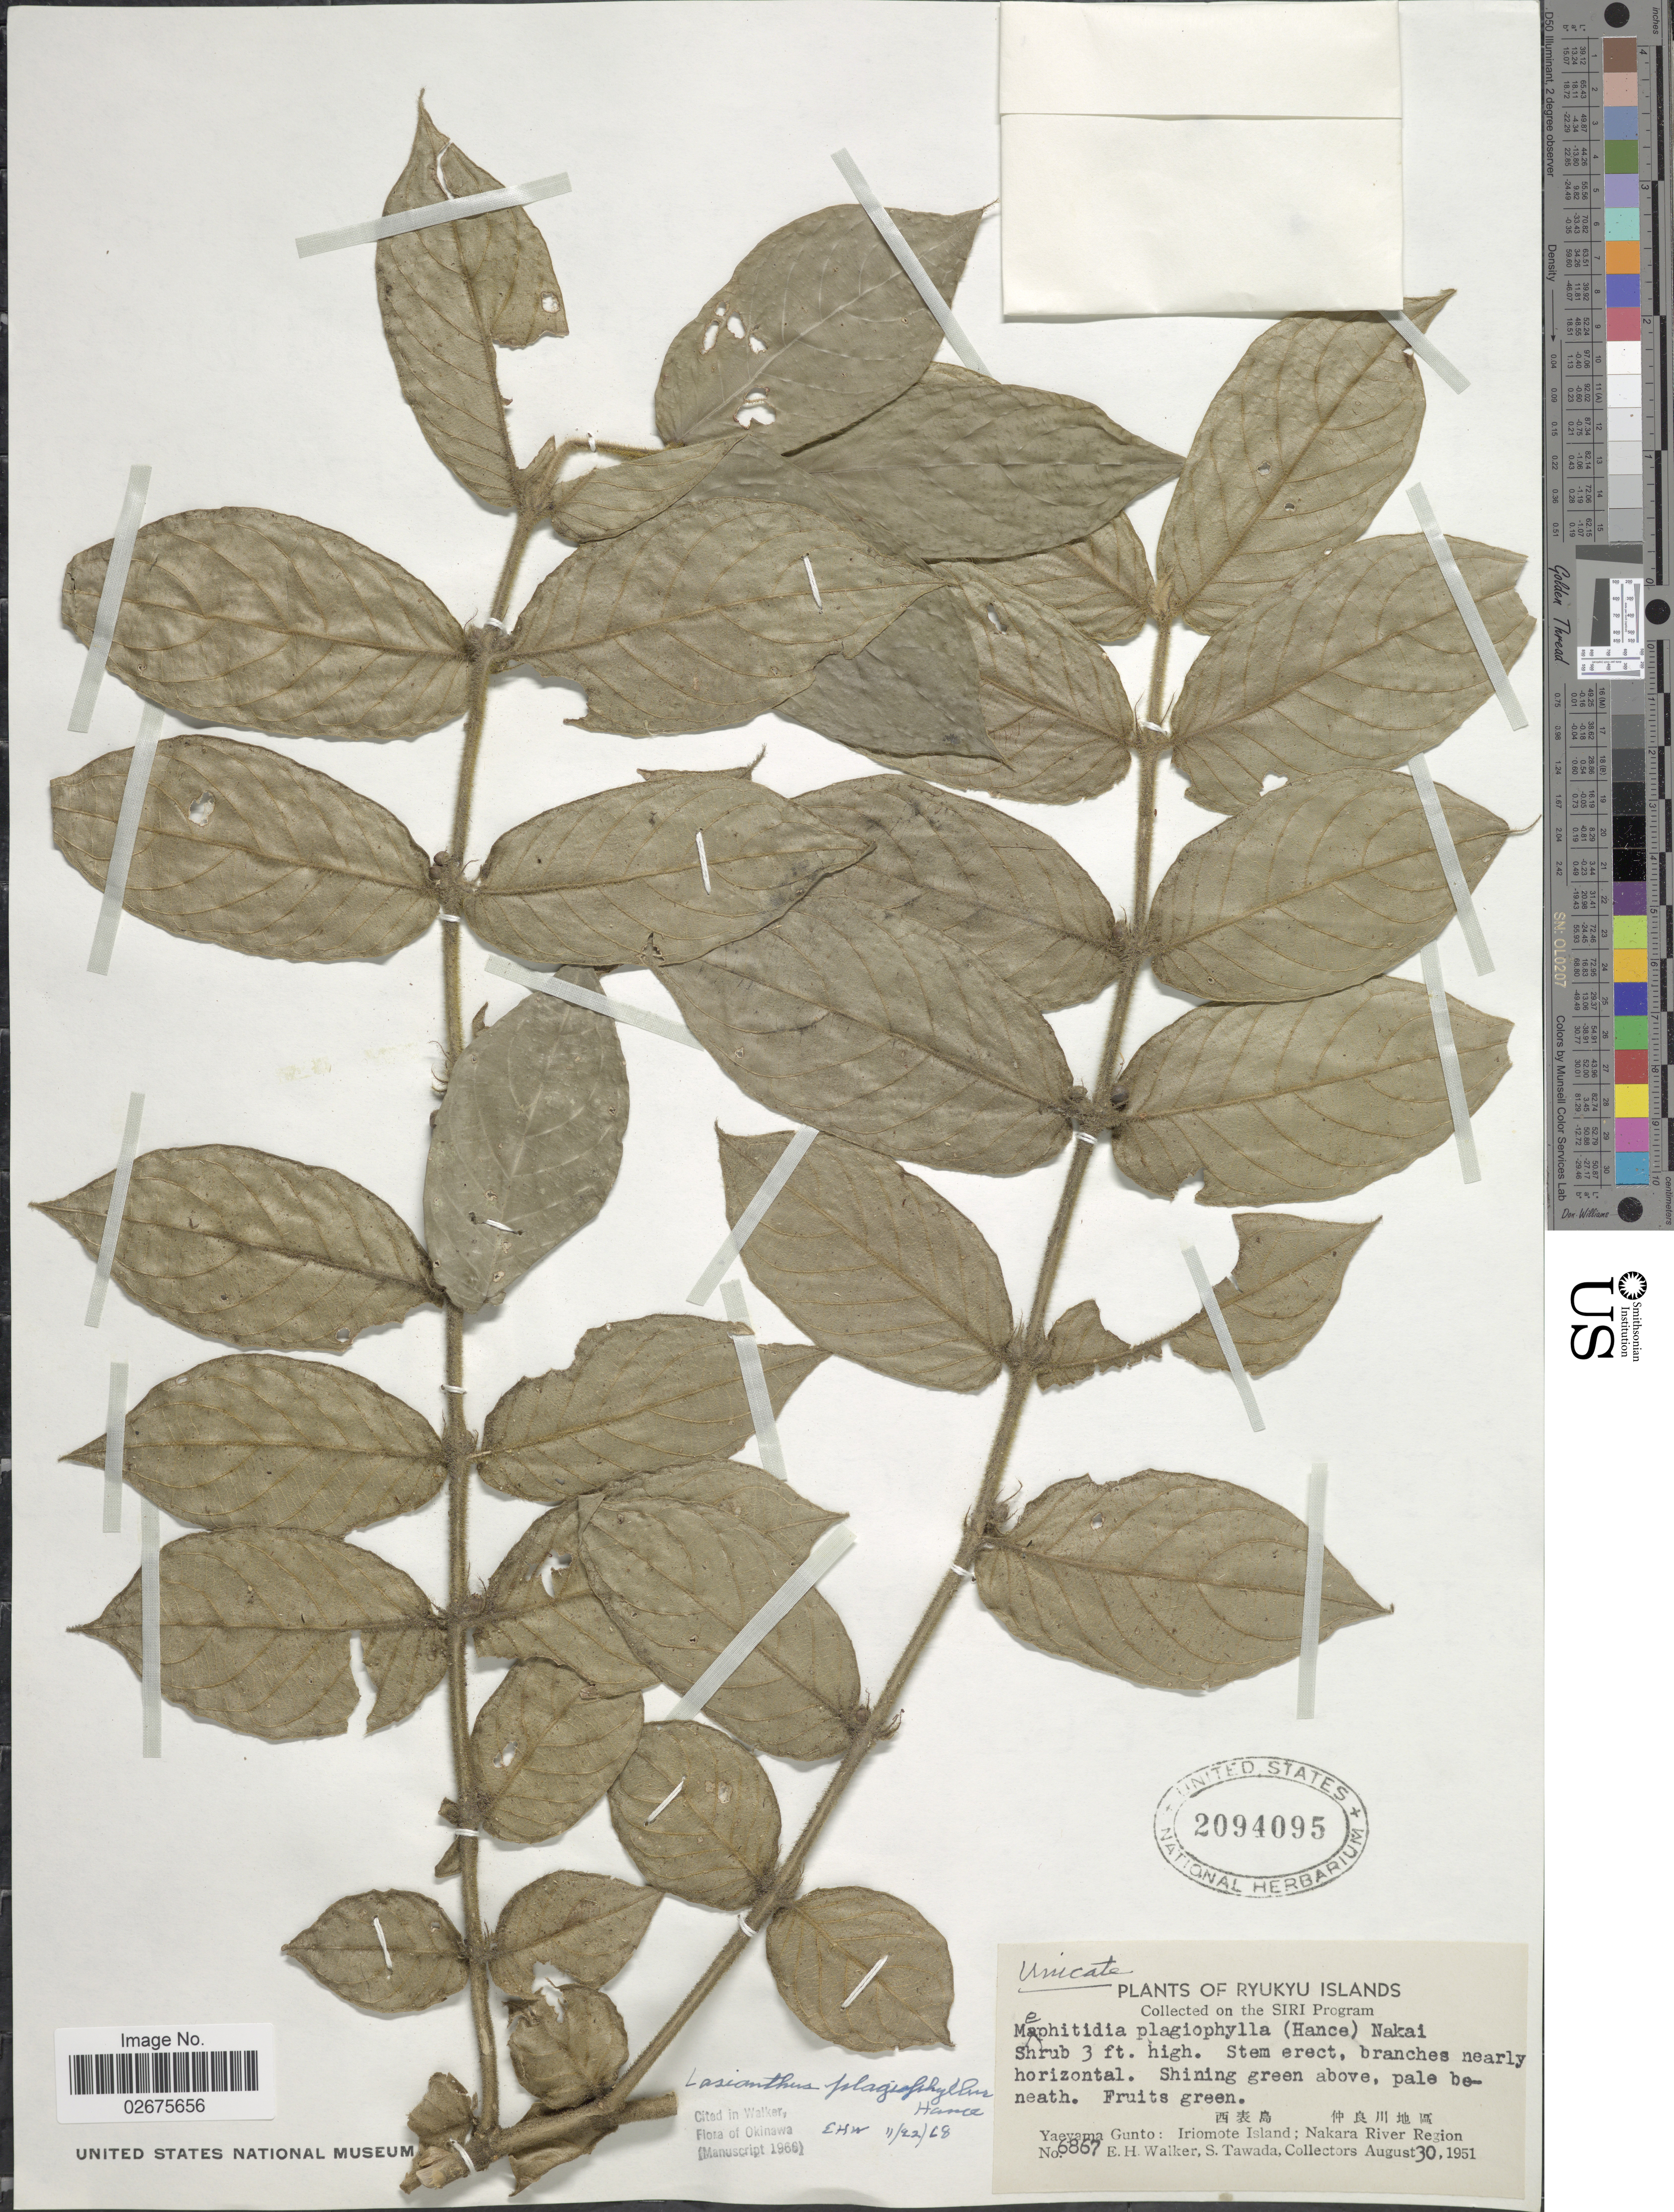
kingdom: Plantae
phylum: Tracheophyta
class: Magnoliopsida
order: Gentianales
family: Rubiaceae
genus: Lasianthus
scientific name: Lasianthus attenuatus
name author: Jack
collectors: E. H. Walker & S. Tawada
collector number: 6867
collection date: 1951-08-30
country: Japan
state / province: Okinawa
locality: Yaeyama Gunto: Iriomote Island: Nakara River Region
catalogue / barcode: US 2094095